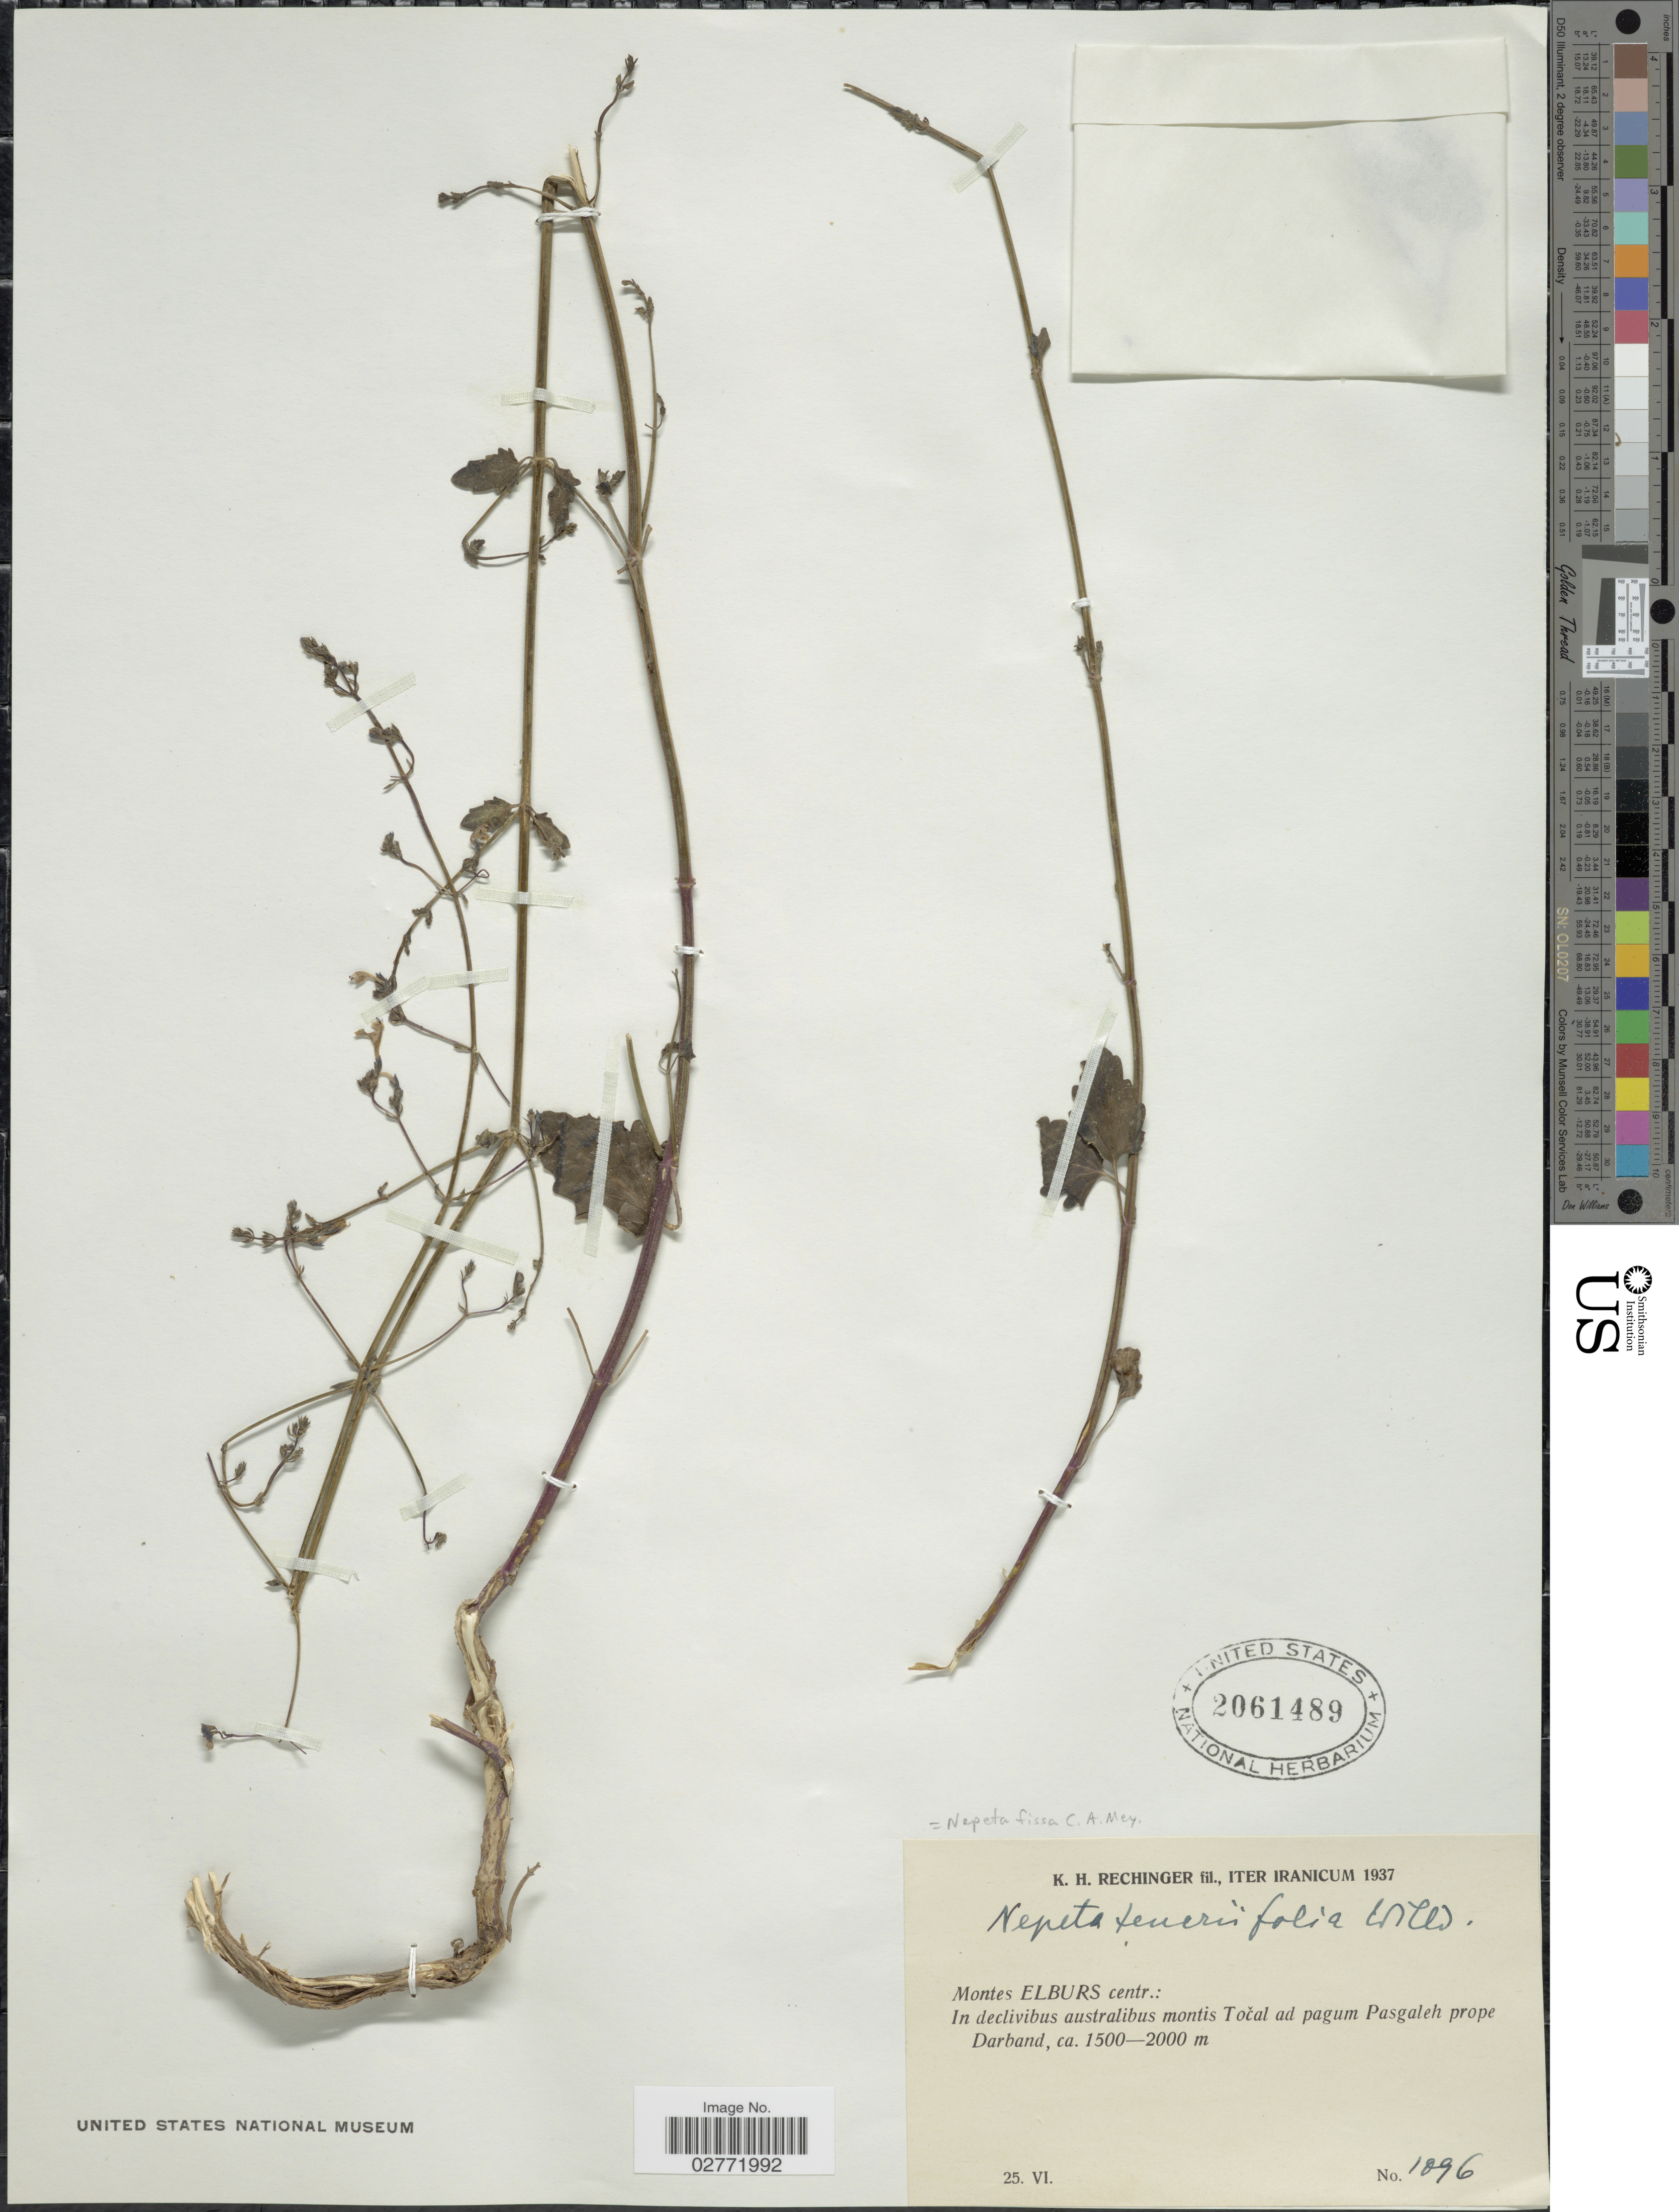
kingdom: Plantae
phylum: Tracheophyta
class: Magnoliopsida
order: Lamiales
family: Lamiaceae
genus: Nepeta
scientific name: Nepeta fissa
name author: C.A. Mey.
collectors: K. H. Rechinger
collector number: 1096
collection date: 1937-06-25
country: Iran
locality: Montes Elburs centr., in declivibus australibus montis Tocal ad pagum Pasgaleh prope Darband.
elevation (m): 1500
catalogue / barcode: US 2061489